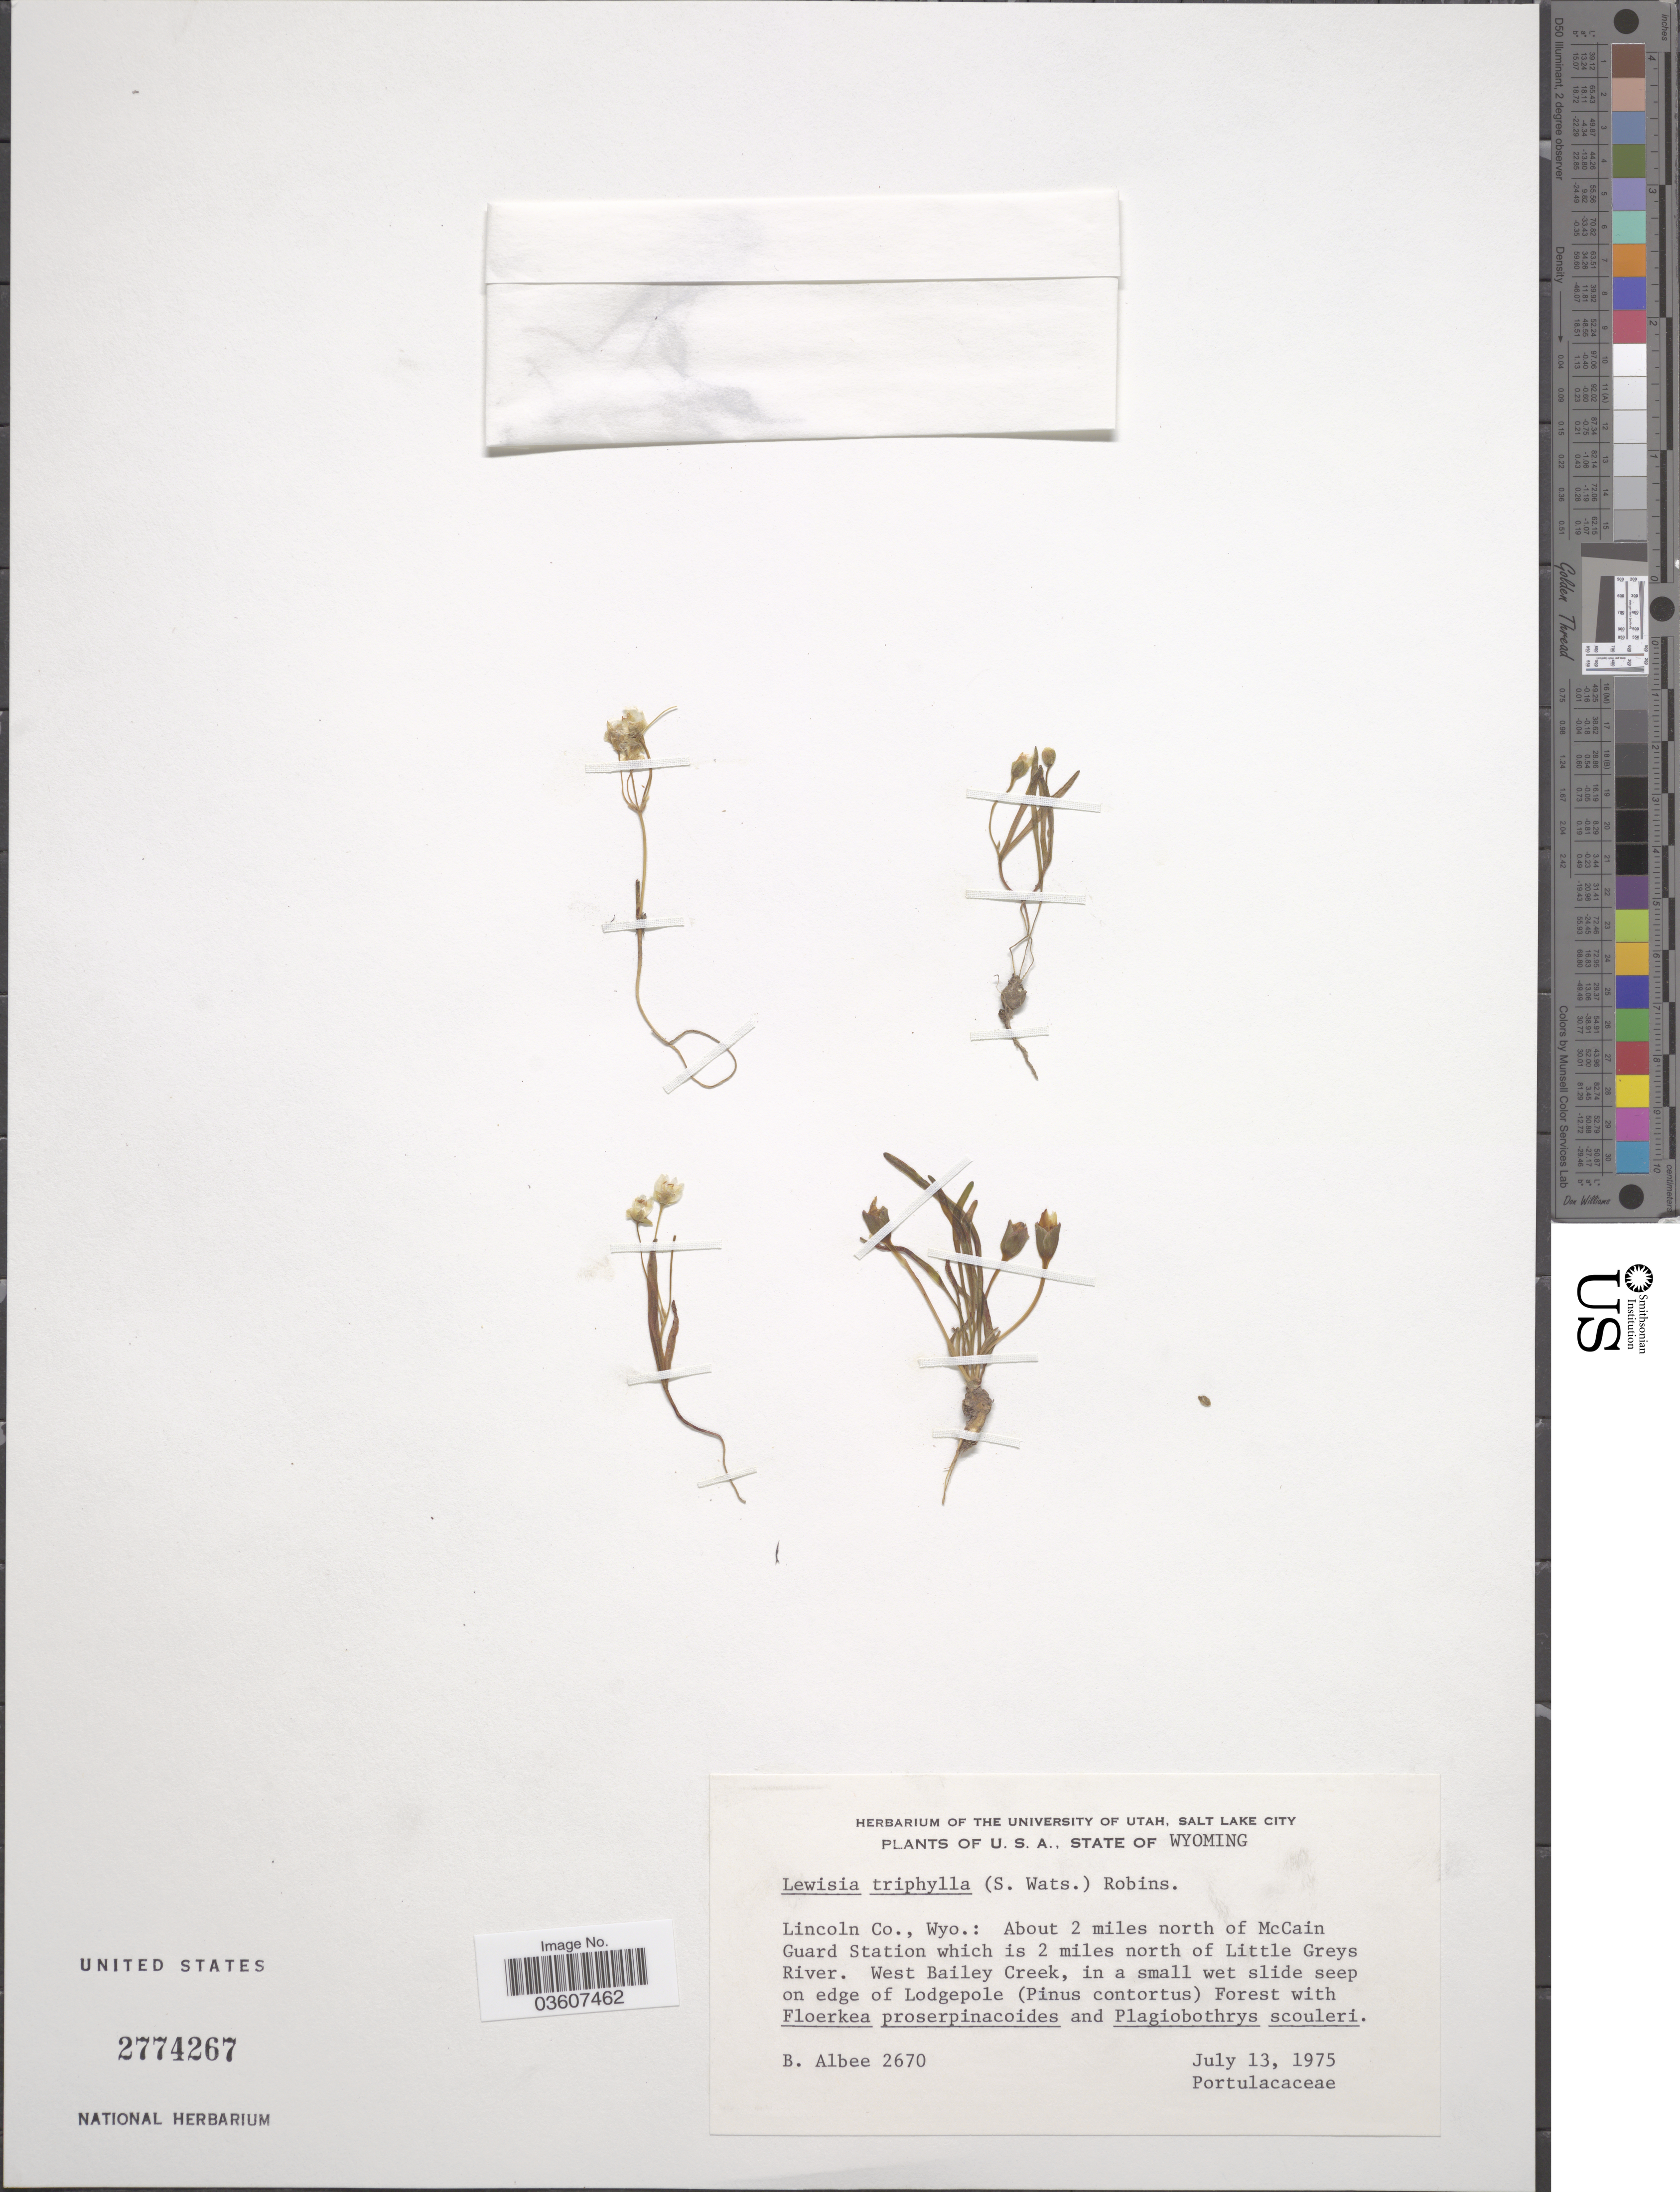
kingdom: Plantae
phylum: Tracheophyta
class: Magnoliopsida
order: Caryophyllales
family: Montiaceae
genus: Erocallis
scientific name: Erocallis triphylla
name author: (S. Watson) Rydb.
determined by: Strong, Mark T., (BOT), Smithsonian Institution - National Museum of Natural History (UNITED STATES)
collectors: B. Albee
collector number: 2670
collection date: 1975-07-13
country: United States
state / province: Wyoming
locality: Lincoln Co., Wyo.: About 2 miles north of McCain Guard Station which is 2 miles north of Little Greys River. West Bailey Creek.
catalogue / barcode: US 2774267